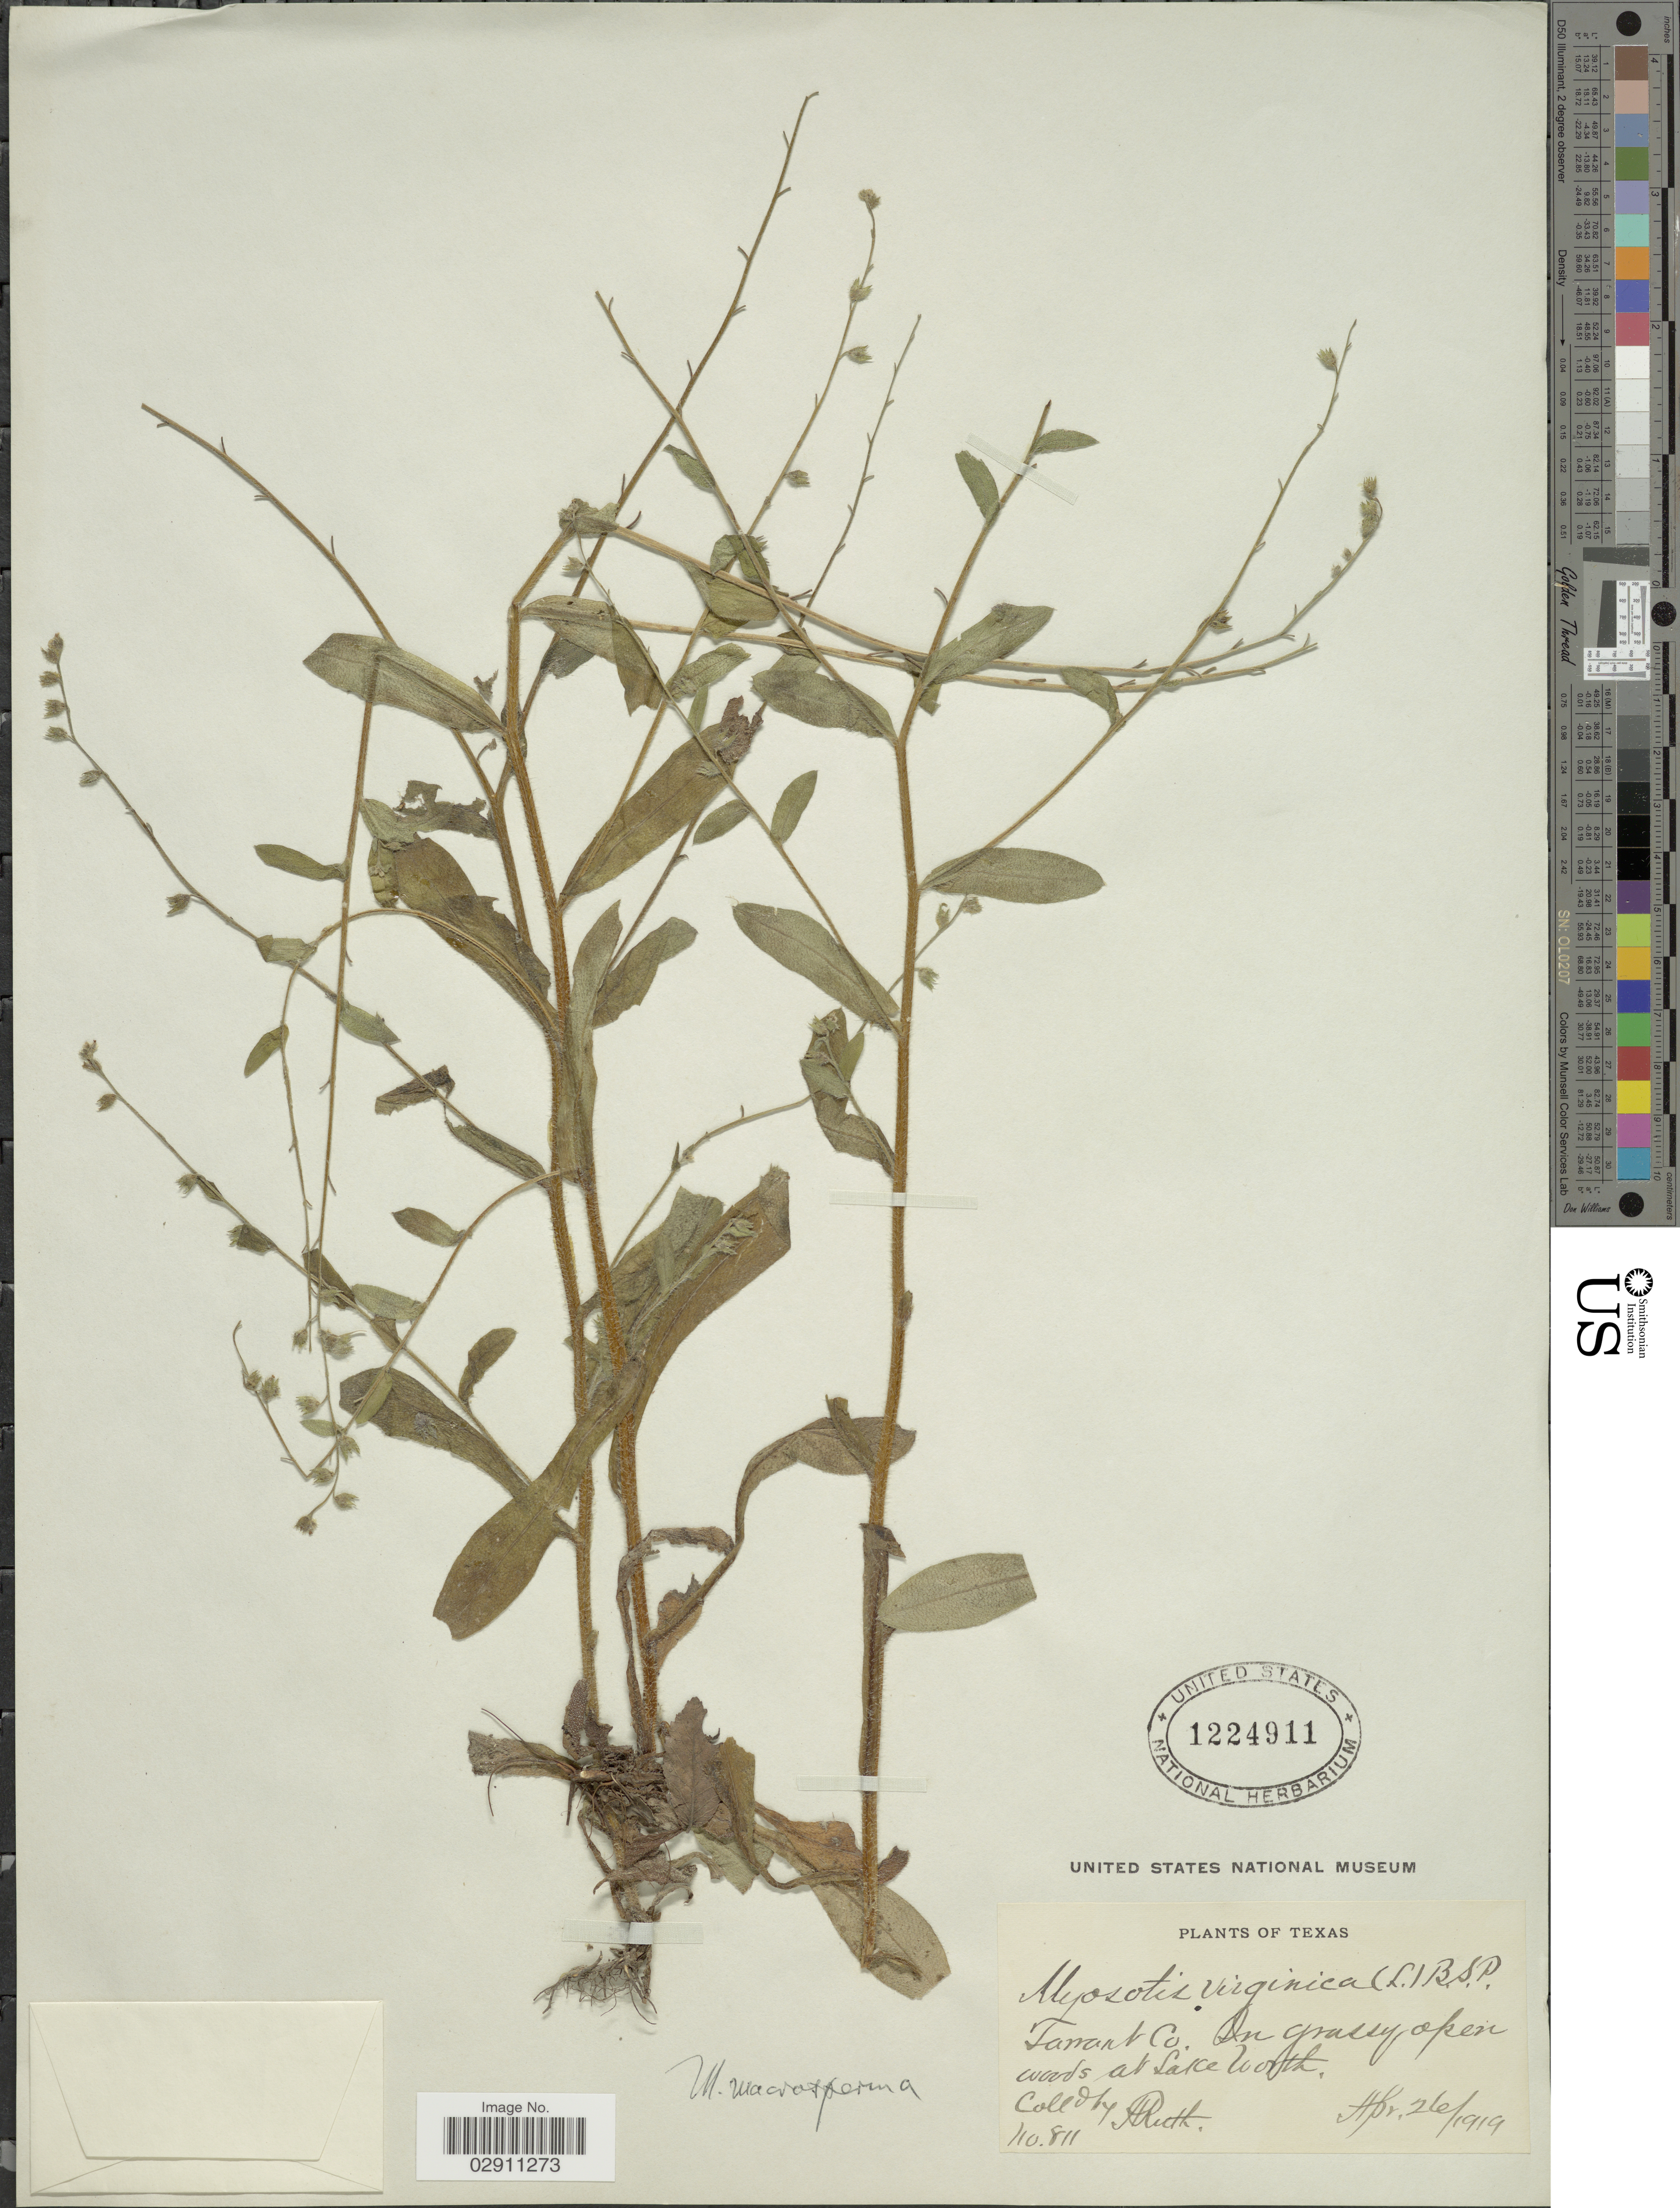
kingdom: Plantae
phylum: Tracheophyta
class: Magnoliopsida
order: Boraginales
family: Boraginaceae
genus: Myosotis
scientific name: Myosotis macrosperma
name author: Engelm.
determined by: Goldman, Doug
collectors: -. Ruth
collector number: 811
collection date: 1919-04-26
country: United States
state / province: Texas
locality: Tarrant Co. In grassy open woods at Lake Worth.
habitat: In grassy open woods at lake.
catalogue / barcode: US 1224911